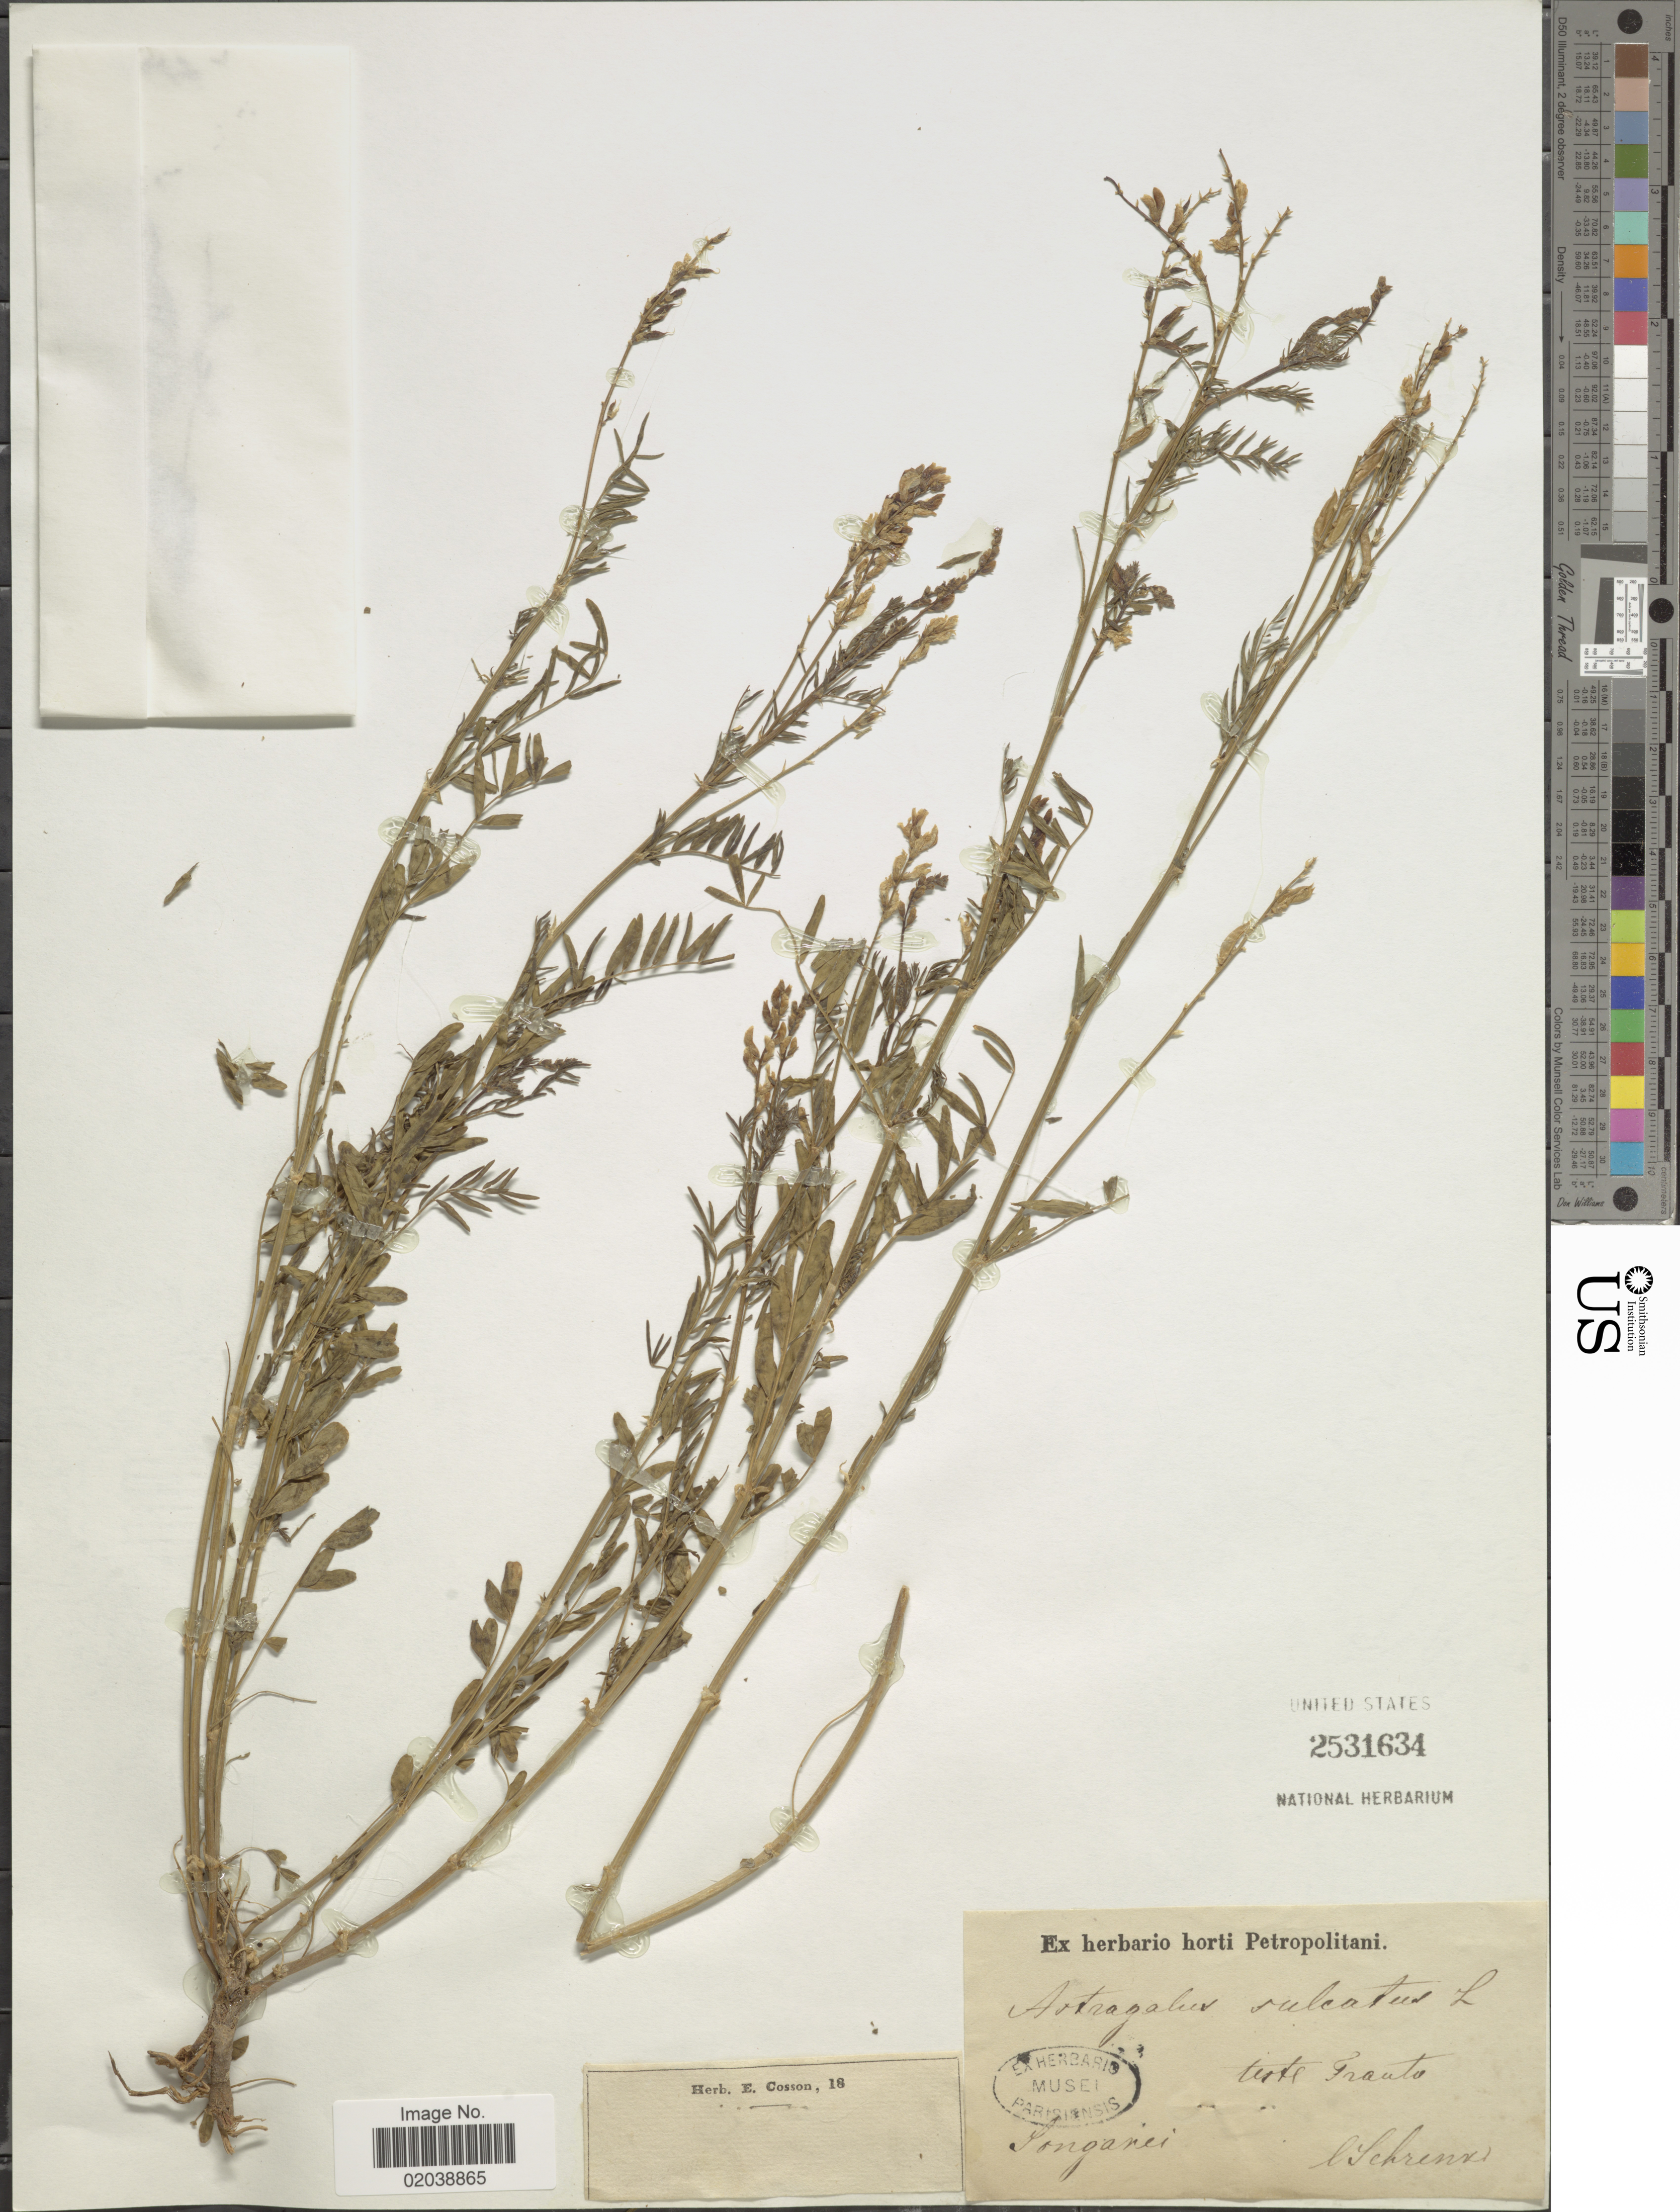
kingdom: Plantae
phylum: Tracheophyta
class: Magnoliopsida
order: Fabales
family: Fabaceae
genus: Astragalus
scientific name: Astragalus sulcatus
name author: L.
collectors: A.G. Schrenk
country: Kazakhstan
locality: Songarei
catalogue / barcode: US 2531634